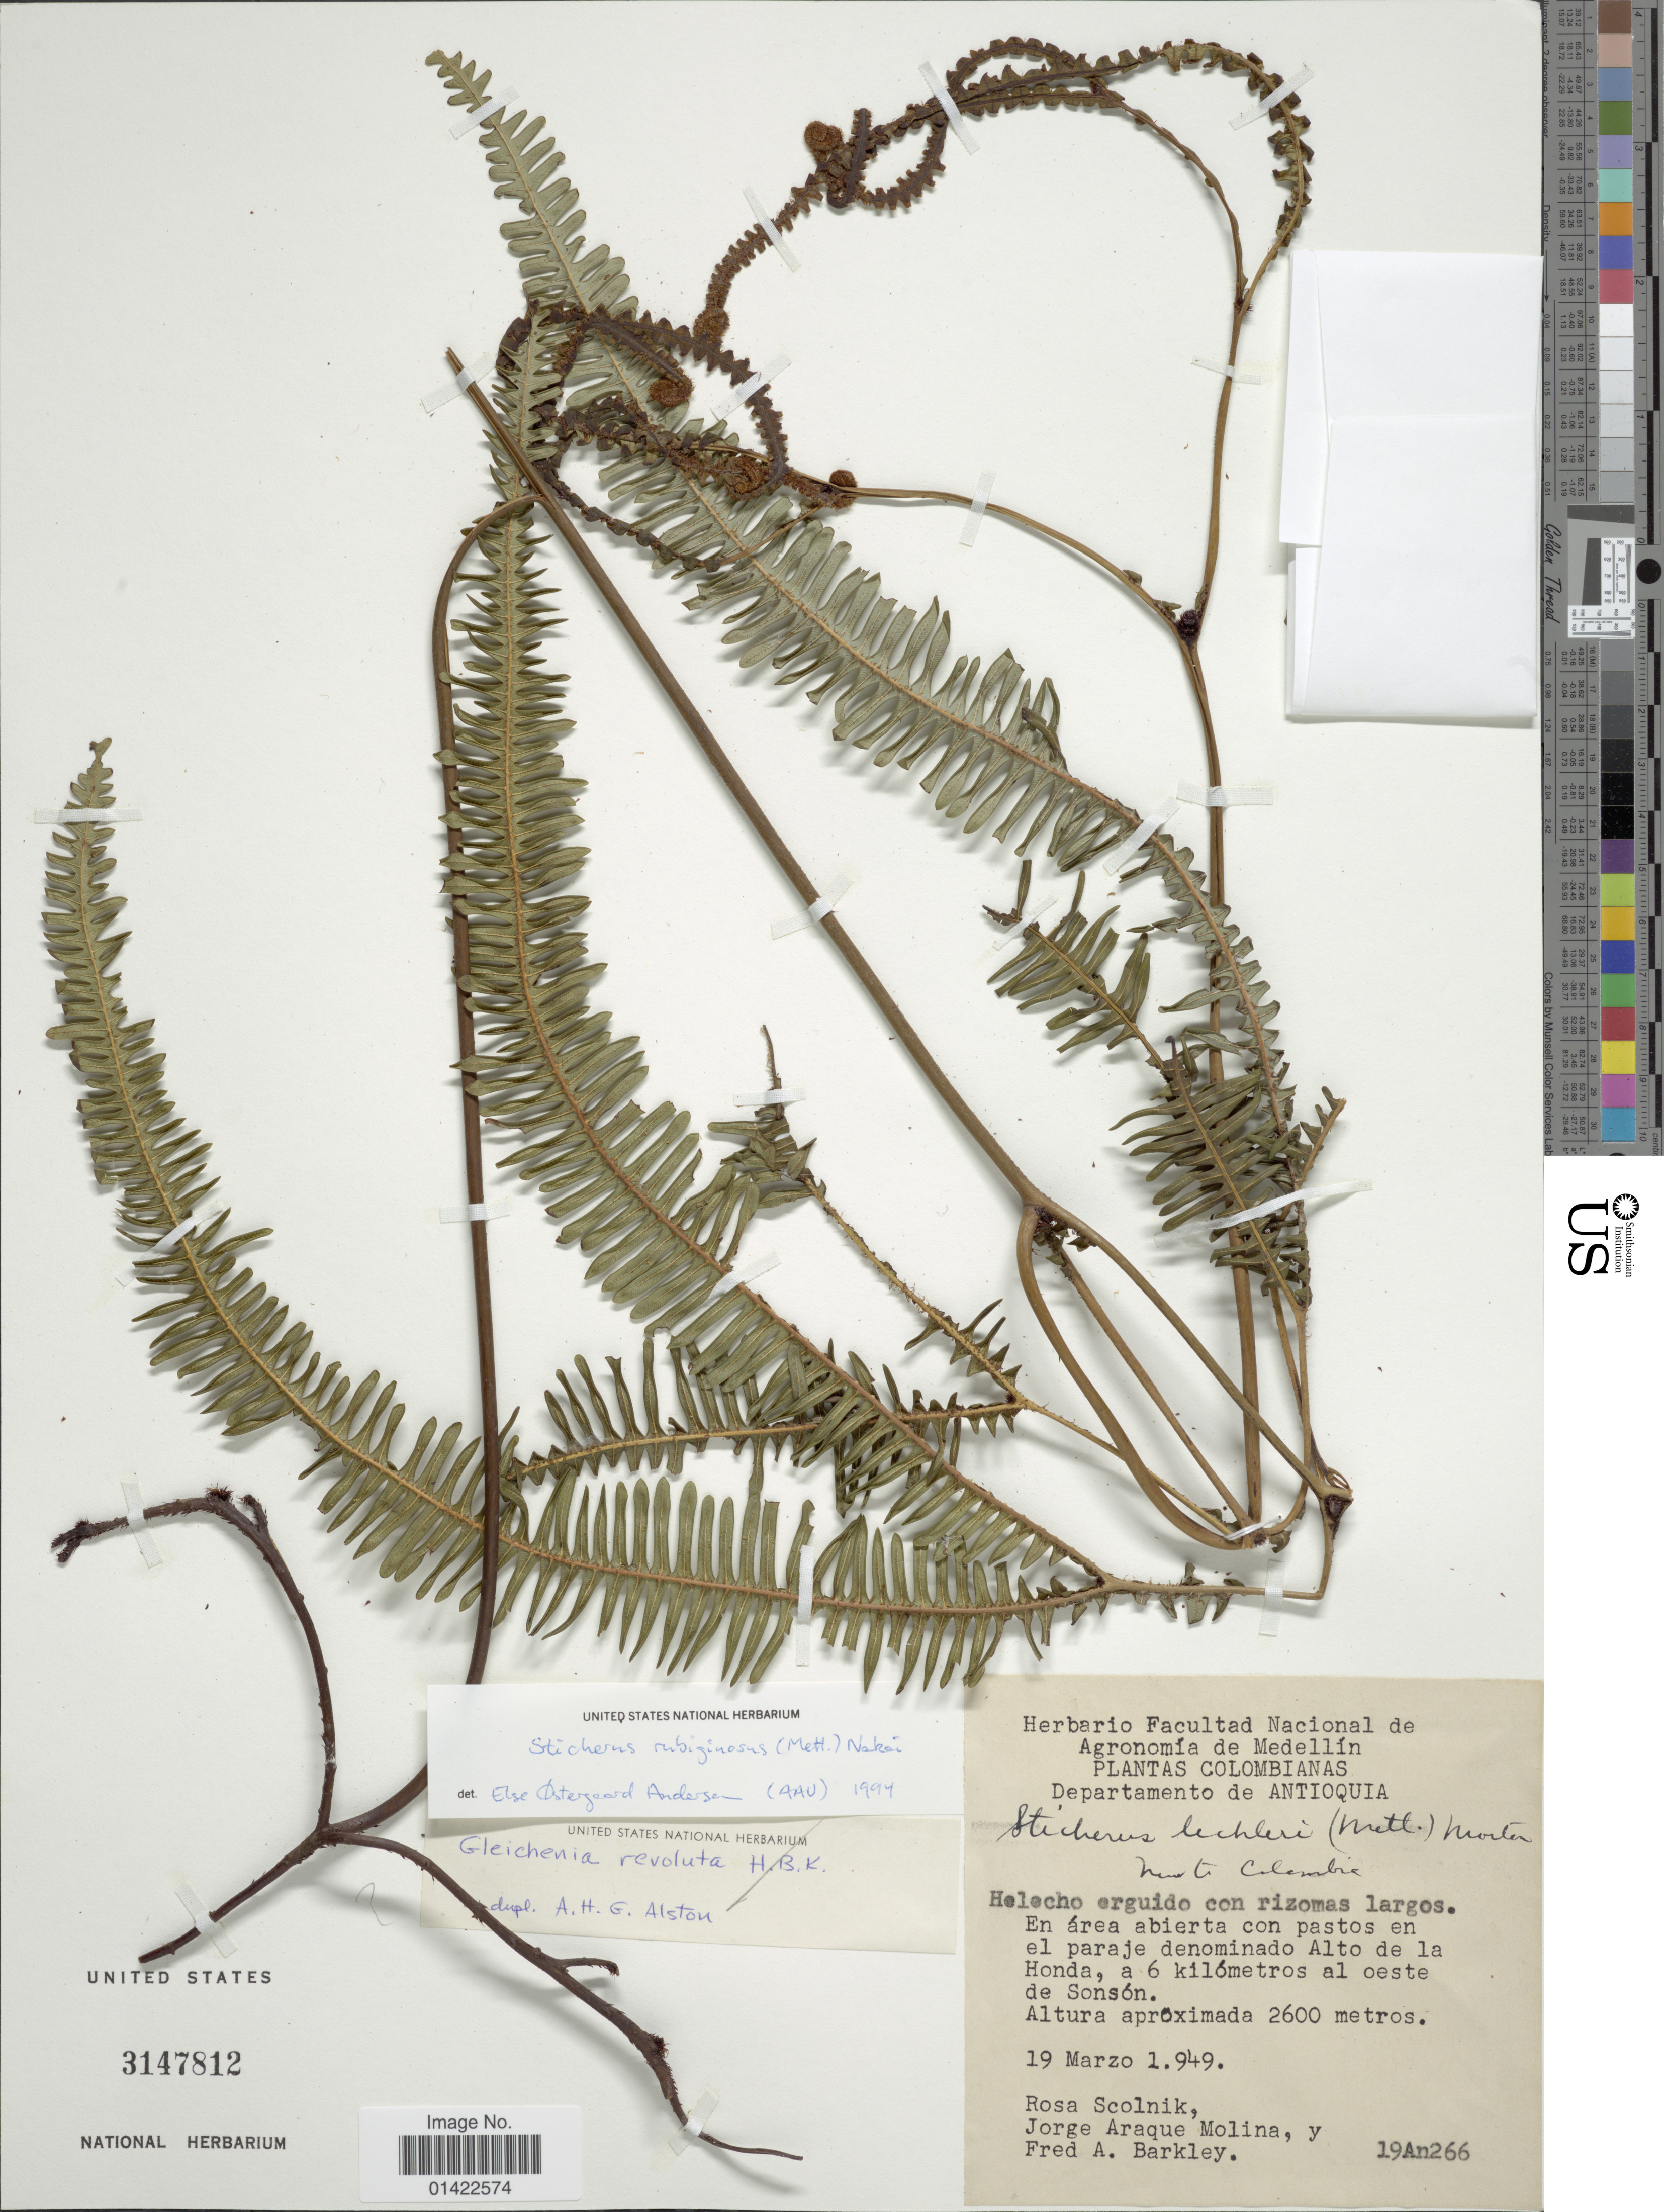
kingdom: Plantae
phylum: Tracheophyta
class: Polypodiopsida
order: Gleicheniales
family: Gleicheniaceae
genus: Sticherus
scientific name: Sticherus rubiginosus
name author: (Mett.) Nakai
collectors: R. Scolnik, J. A. Molina & F. A. Barkley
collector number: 19An266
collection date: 1949-03-19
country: Colombia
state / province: Antioquia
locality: En área abierta con pastos en el paraje denominado Alto de la Honda, a 6 km al oeste de Sonsón.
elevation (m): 2600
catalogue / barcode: US 3147812